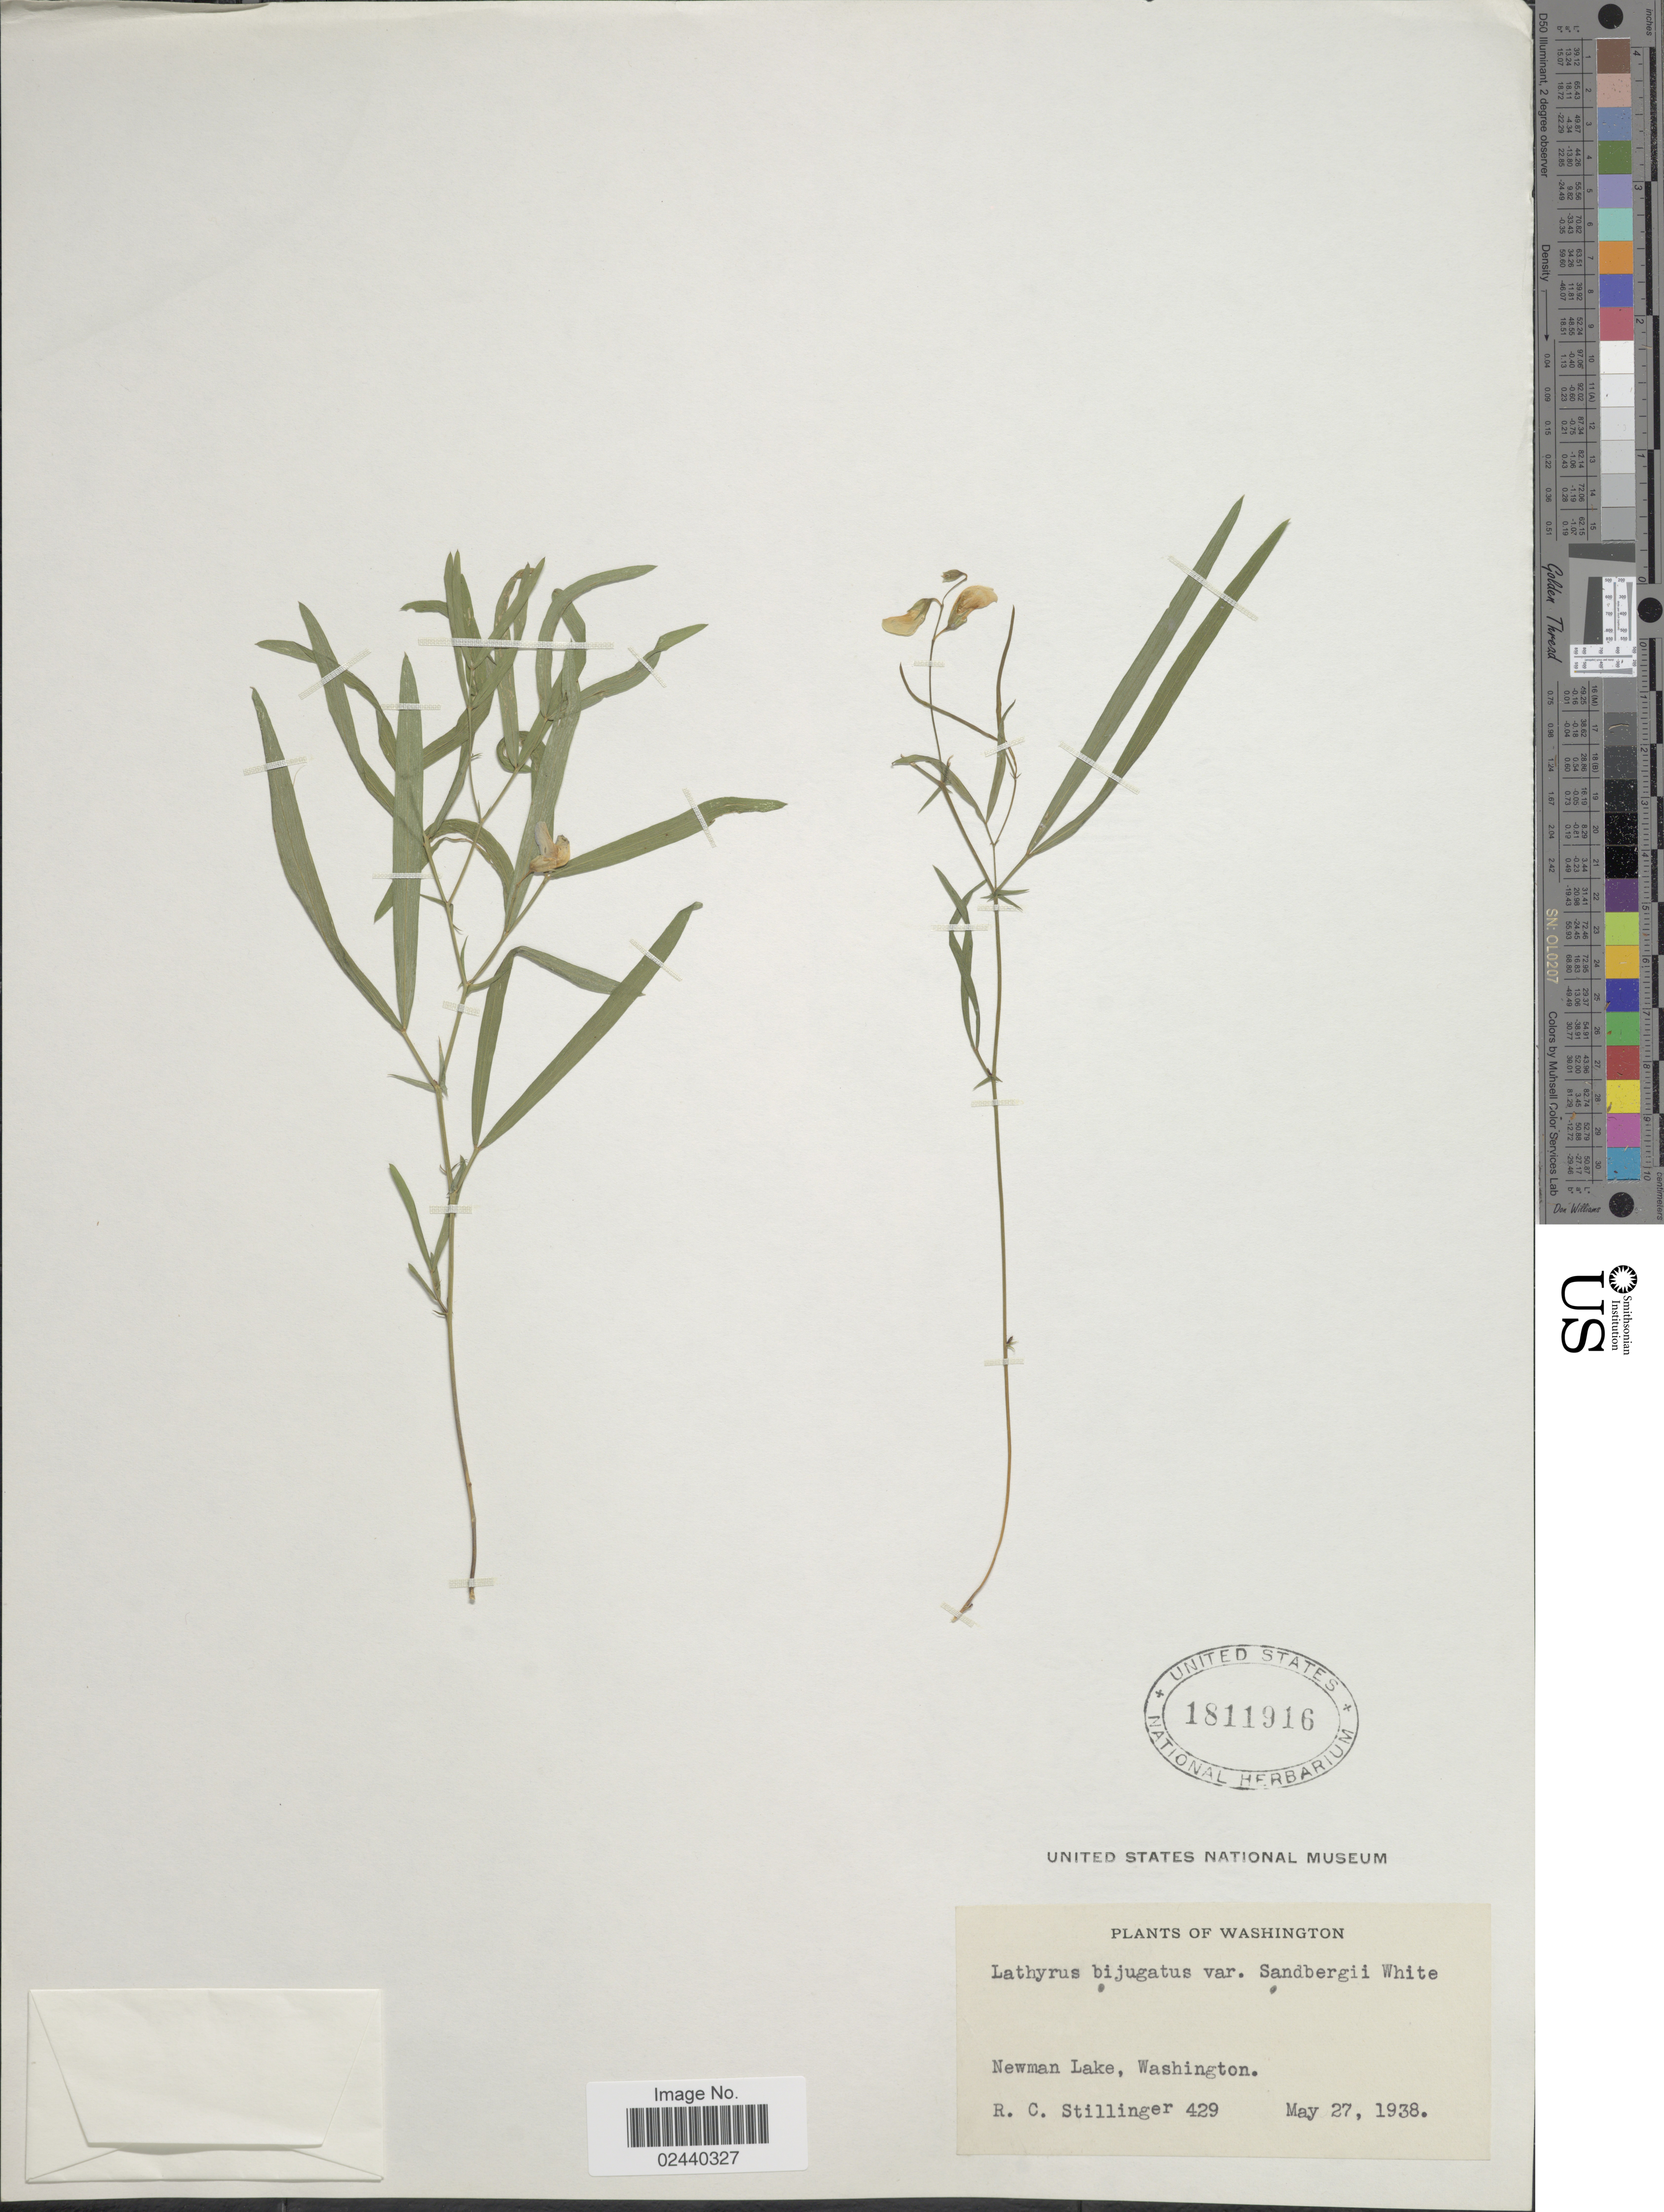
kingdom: Plantae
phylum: Tracheophyta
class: Magnoliopsida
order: Fabales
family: Fabaceae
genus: Lathyrus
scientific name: Lathyrus bijugatus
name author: T.G. White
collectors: R. Stillinger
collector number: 429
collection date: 1938-05-27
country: United States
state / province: Washington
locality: Newman Lake.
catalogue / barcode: US 1811916